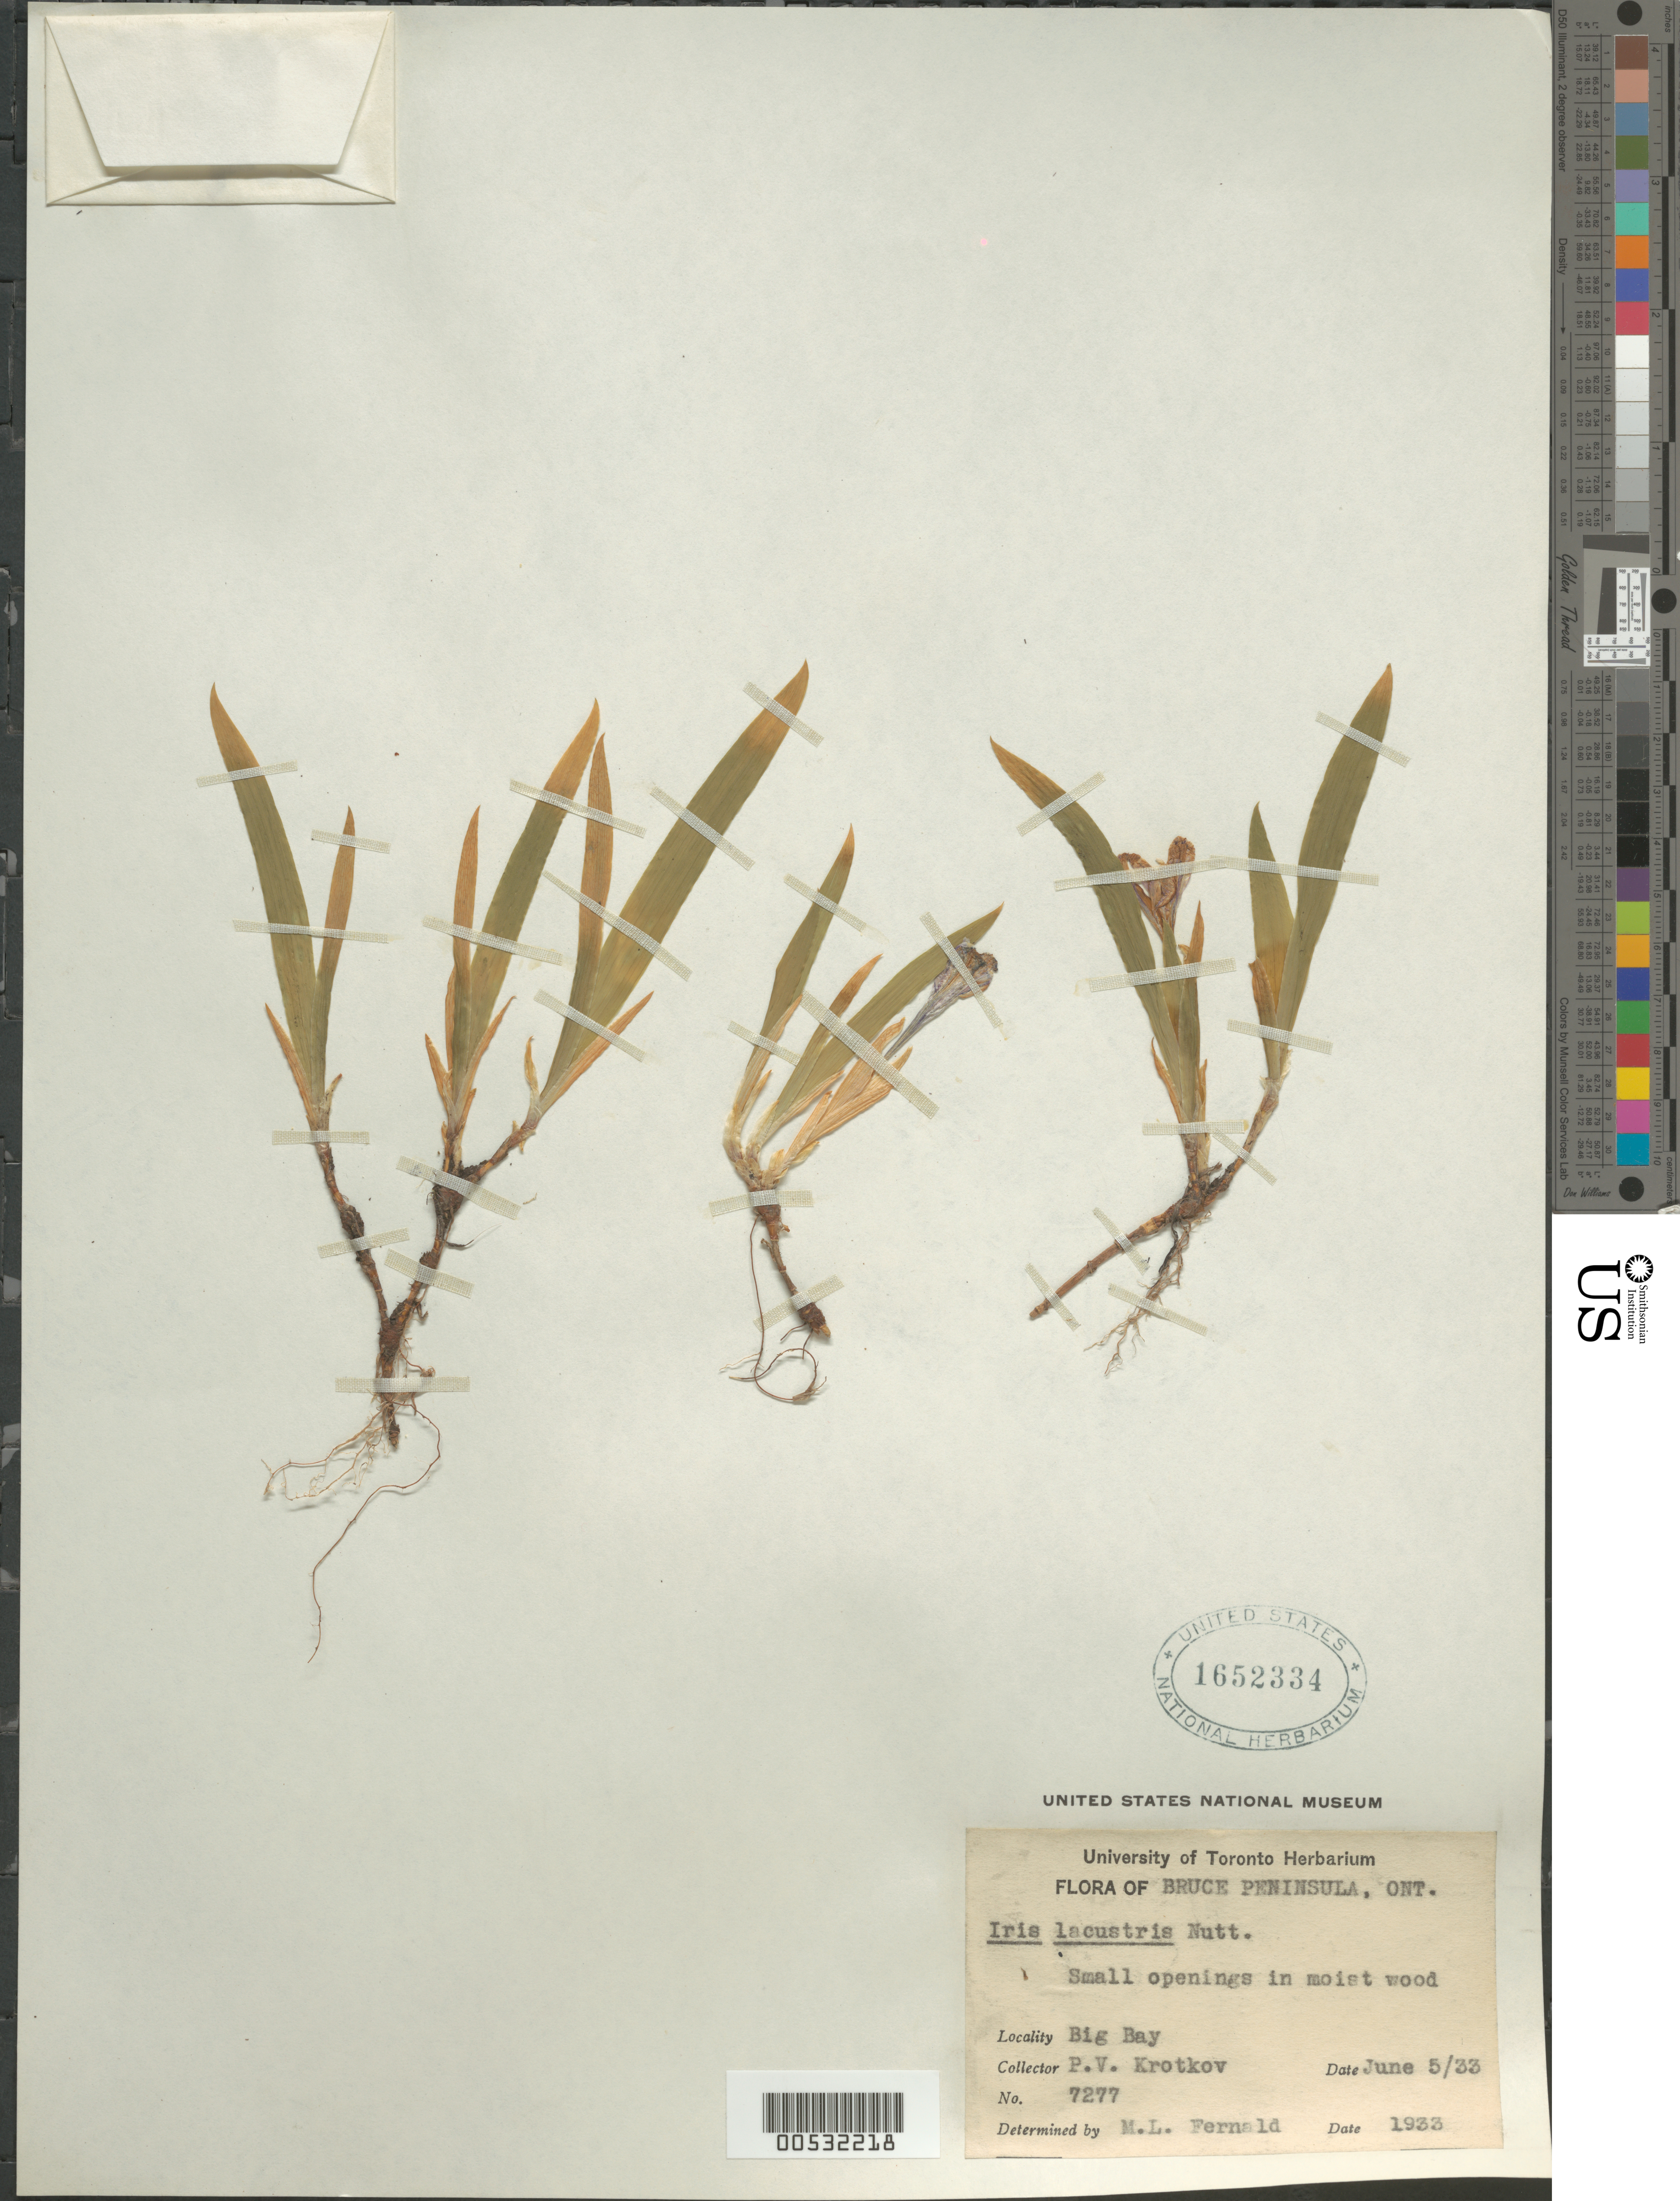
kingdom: Plantae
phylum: Tracheophyta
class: Liliopsida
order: Asparagales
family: Iridaceae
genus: Iris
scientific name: Iris lacustris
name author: Nutt.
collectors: P. V. Krotkov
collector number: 7277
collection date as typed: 05 Jun 1933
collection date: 1933-06-05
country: Canada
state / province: Ontario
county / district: Bruce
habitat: Small openings in moist wood.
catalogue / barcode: US 1652334